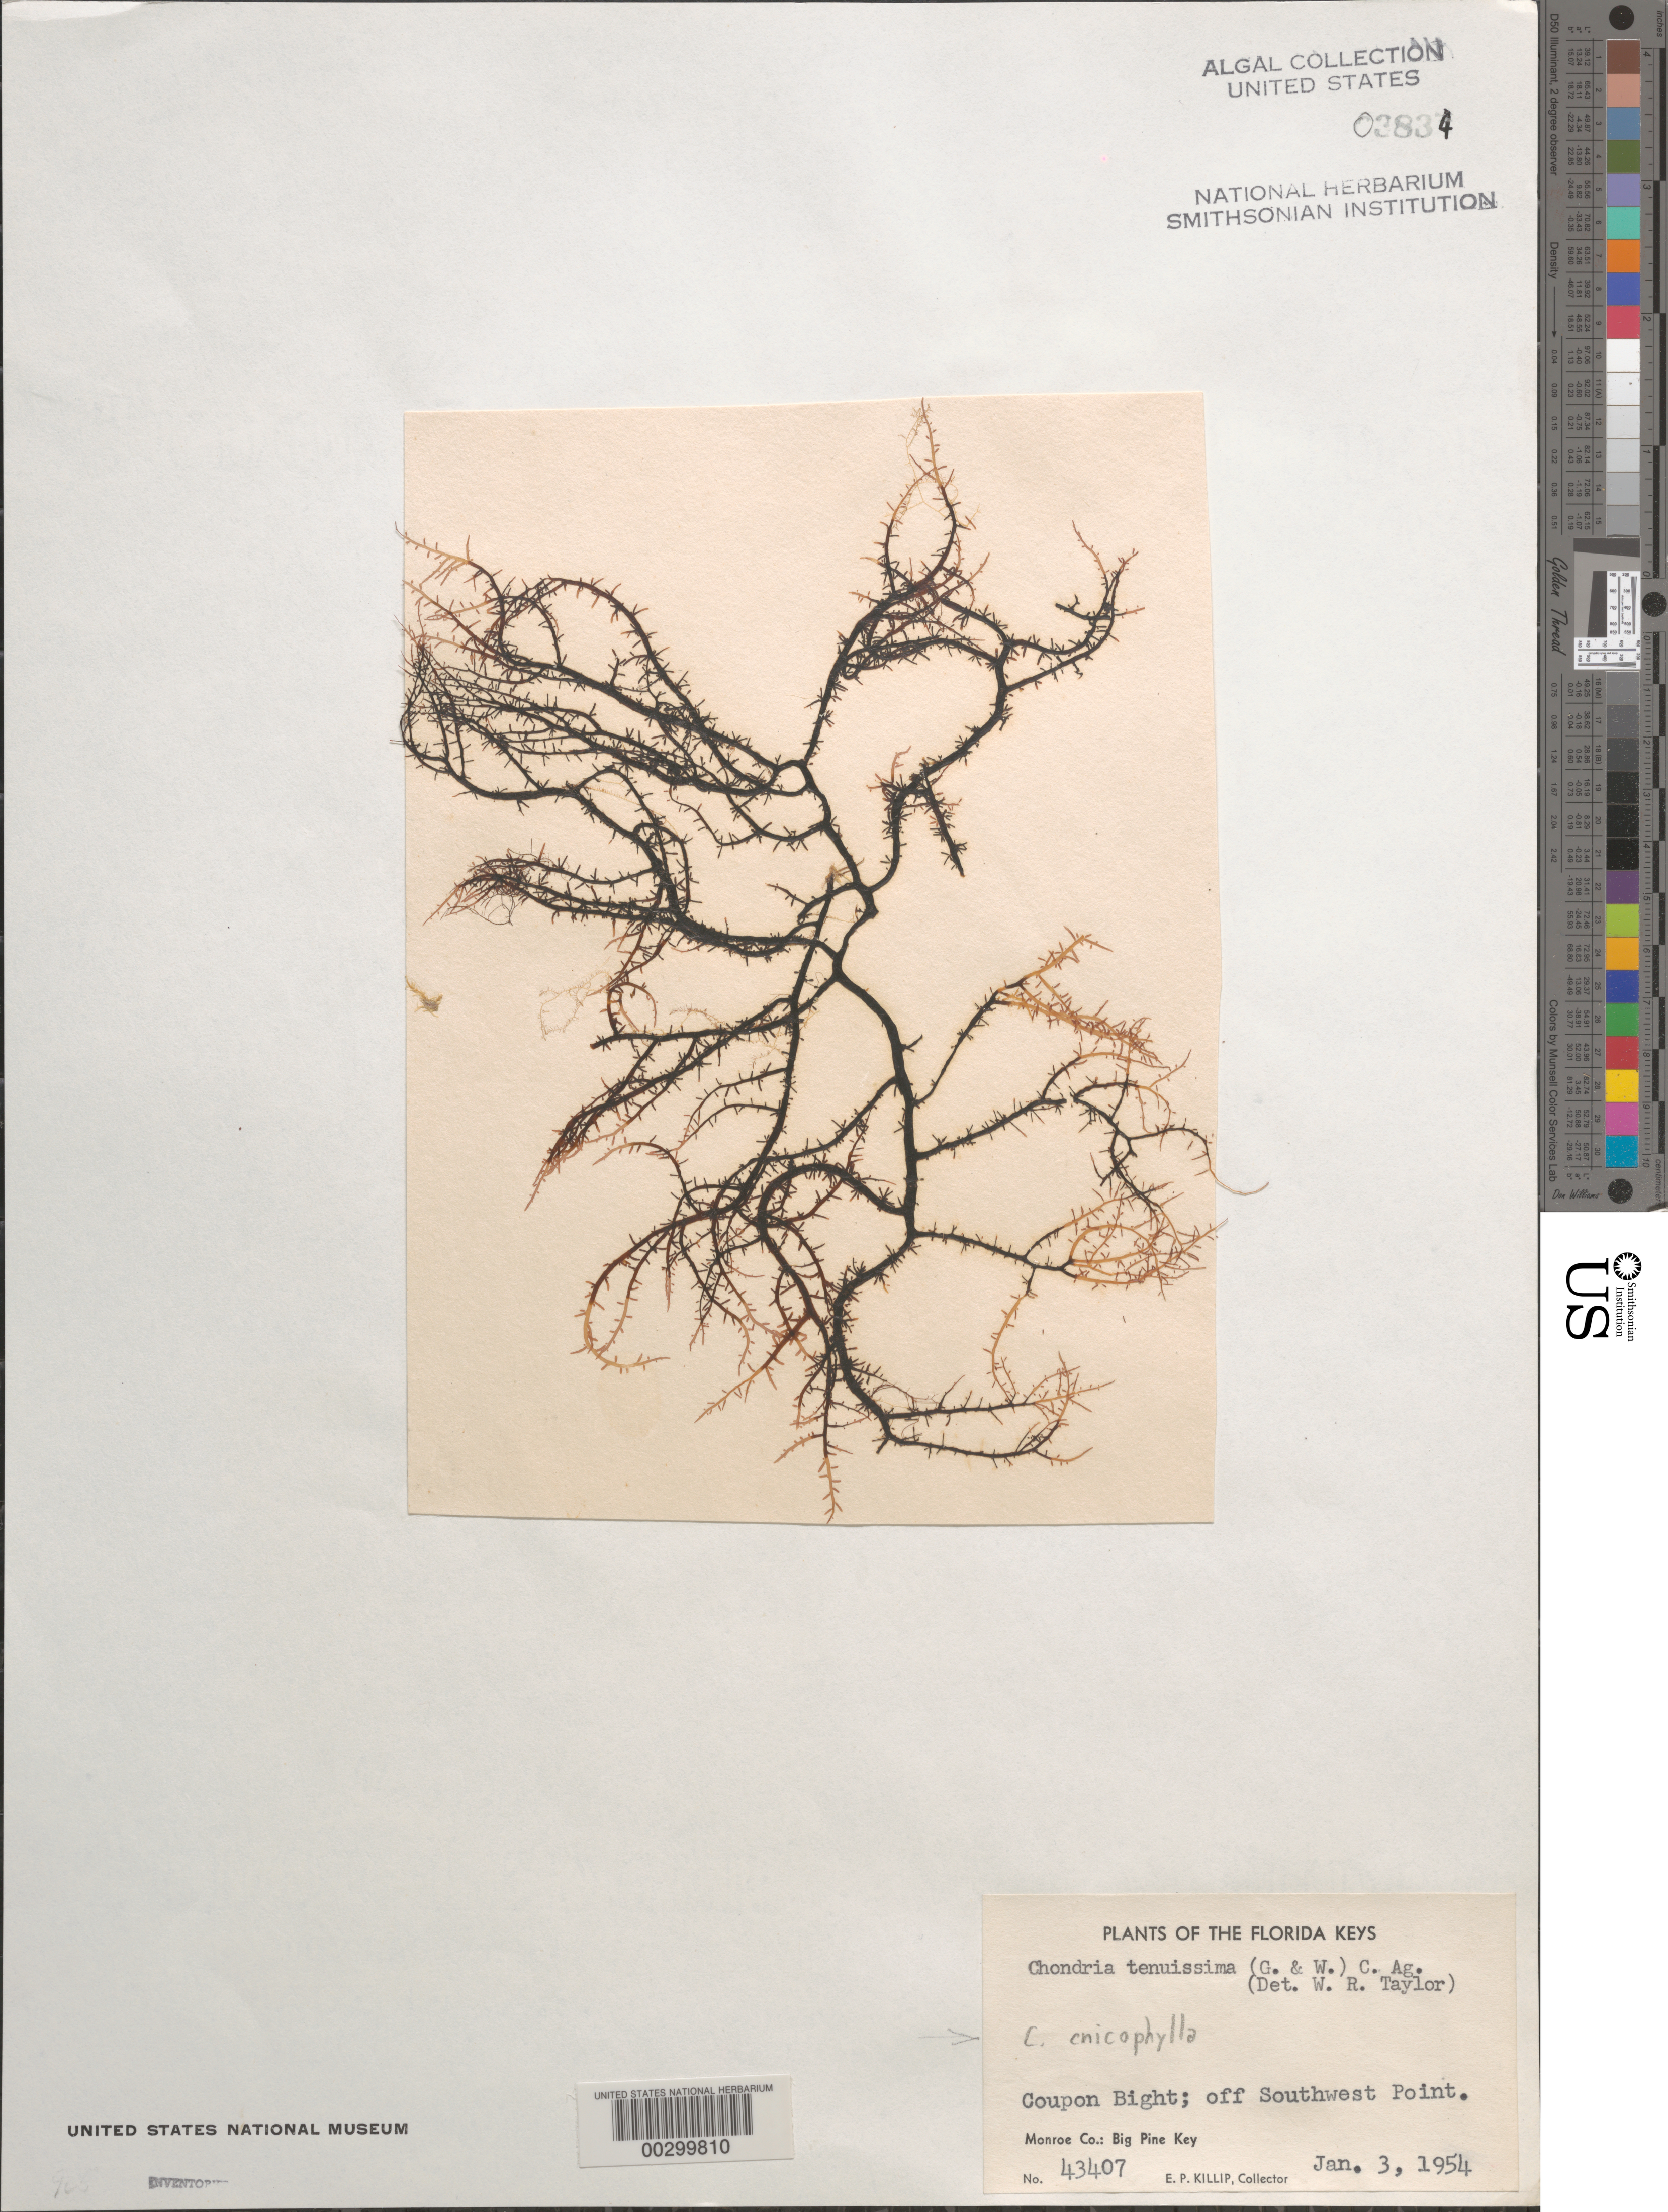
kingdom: Plantae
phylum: Rhodophyta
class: Florideophyceae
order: Ceramiales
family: Rhodomelaceae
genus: Chondria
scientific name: Chondria cnicophylla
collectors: E. P. Killip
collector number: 43407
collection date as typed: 03 Jan 1954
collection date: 1954-01-03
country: United States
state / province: Florida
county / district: Monroe County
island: Big Pine Key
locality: Coupon Bight off Southwest Point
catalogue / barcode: US 3834